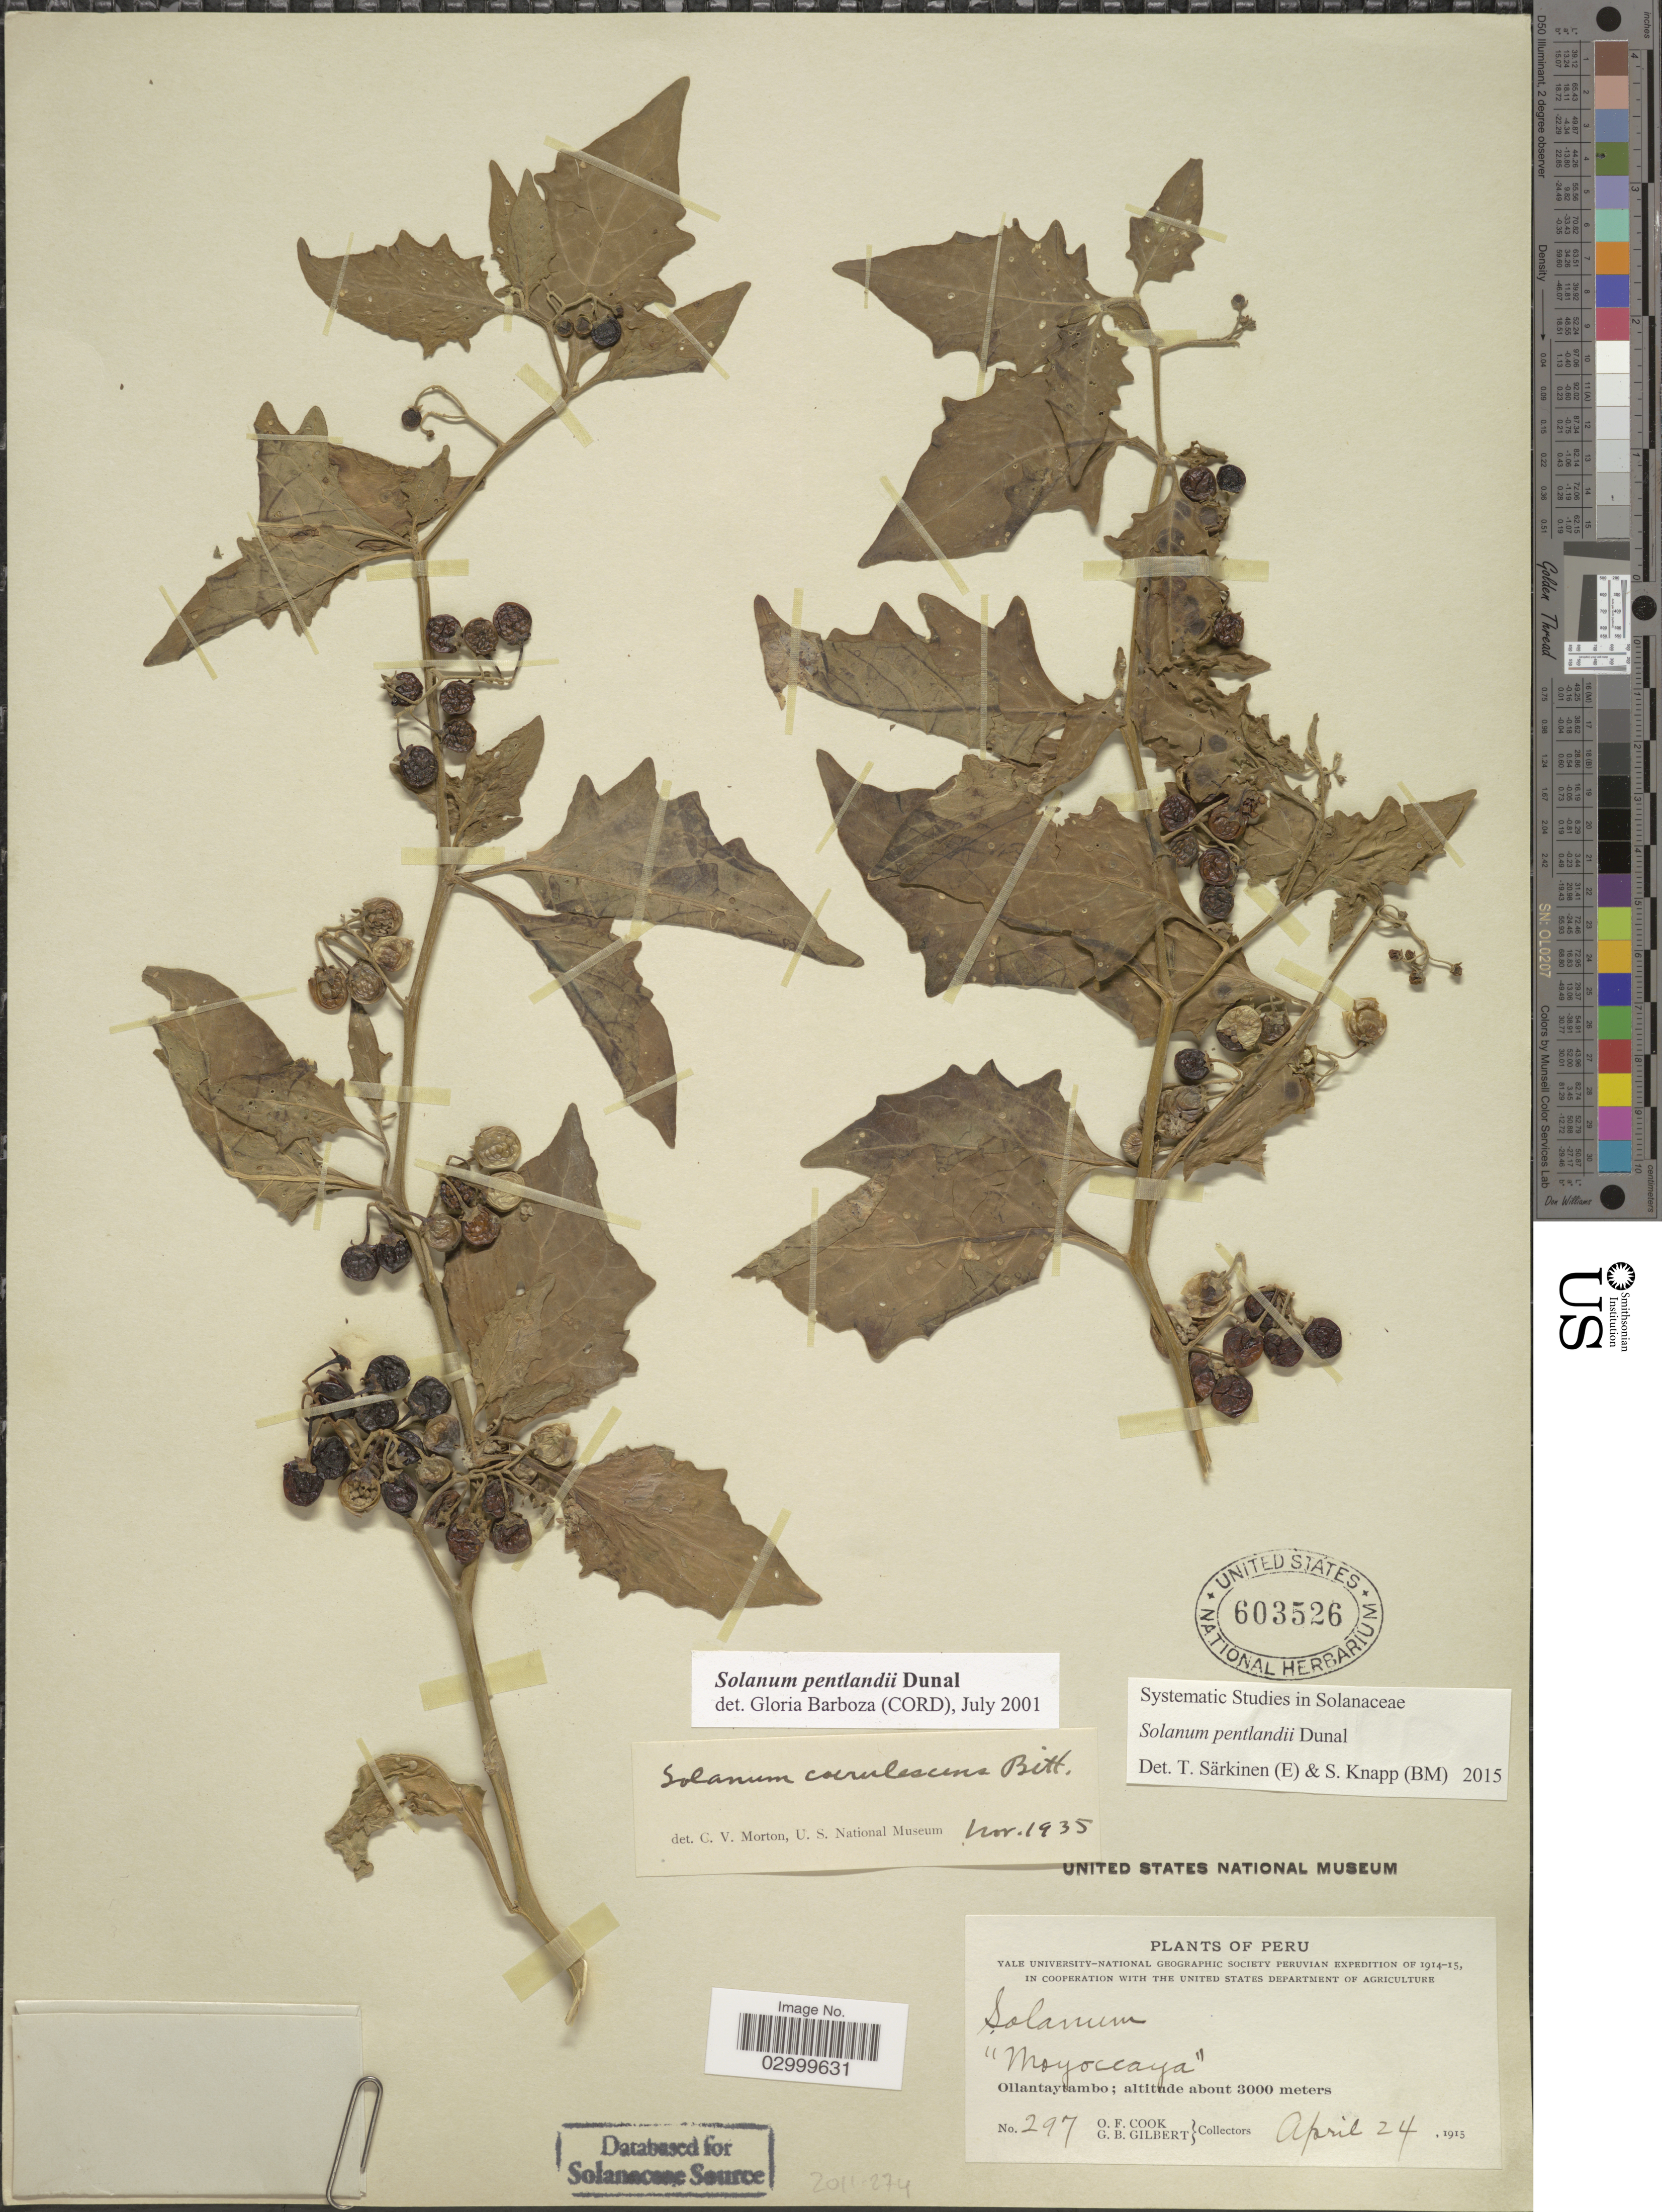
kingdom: Plantae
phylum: Tracheophyta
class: Magnoliopsida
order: Solanales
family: Solanaceae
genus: Solanum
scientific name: Solanum pentlandii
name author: Dunal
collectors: O. F. Cook & G. B. Gilbert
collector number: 297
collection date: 1915-04-24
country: Peru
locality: Ollantaytambo.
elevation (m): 3000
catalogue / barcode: US 603526